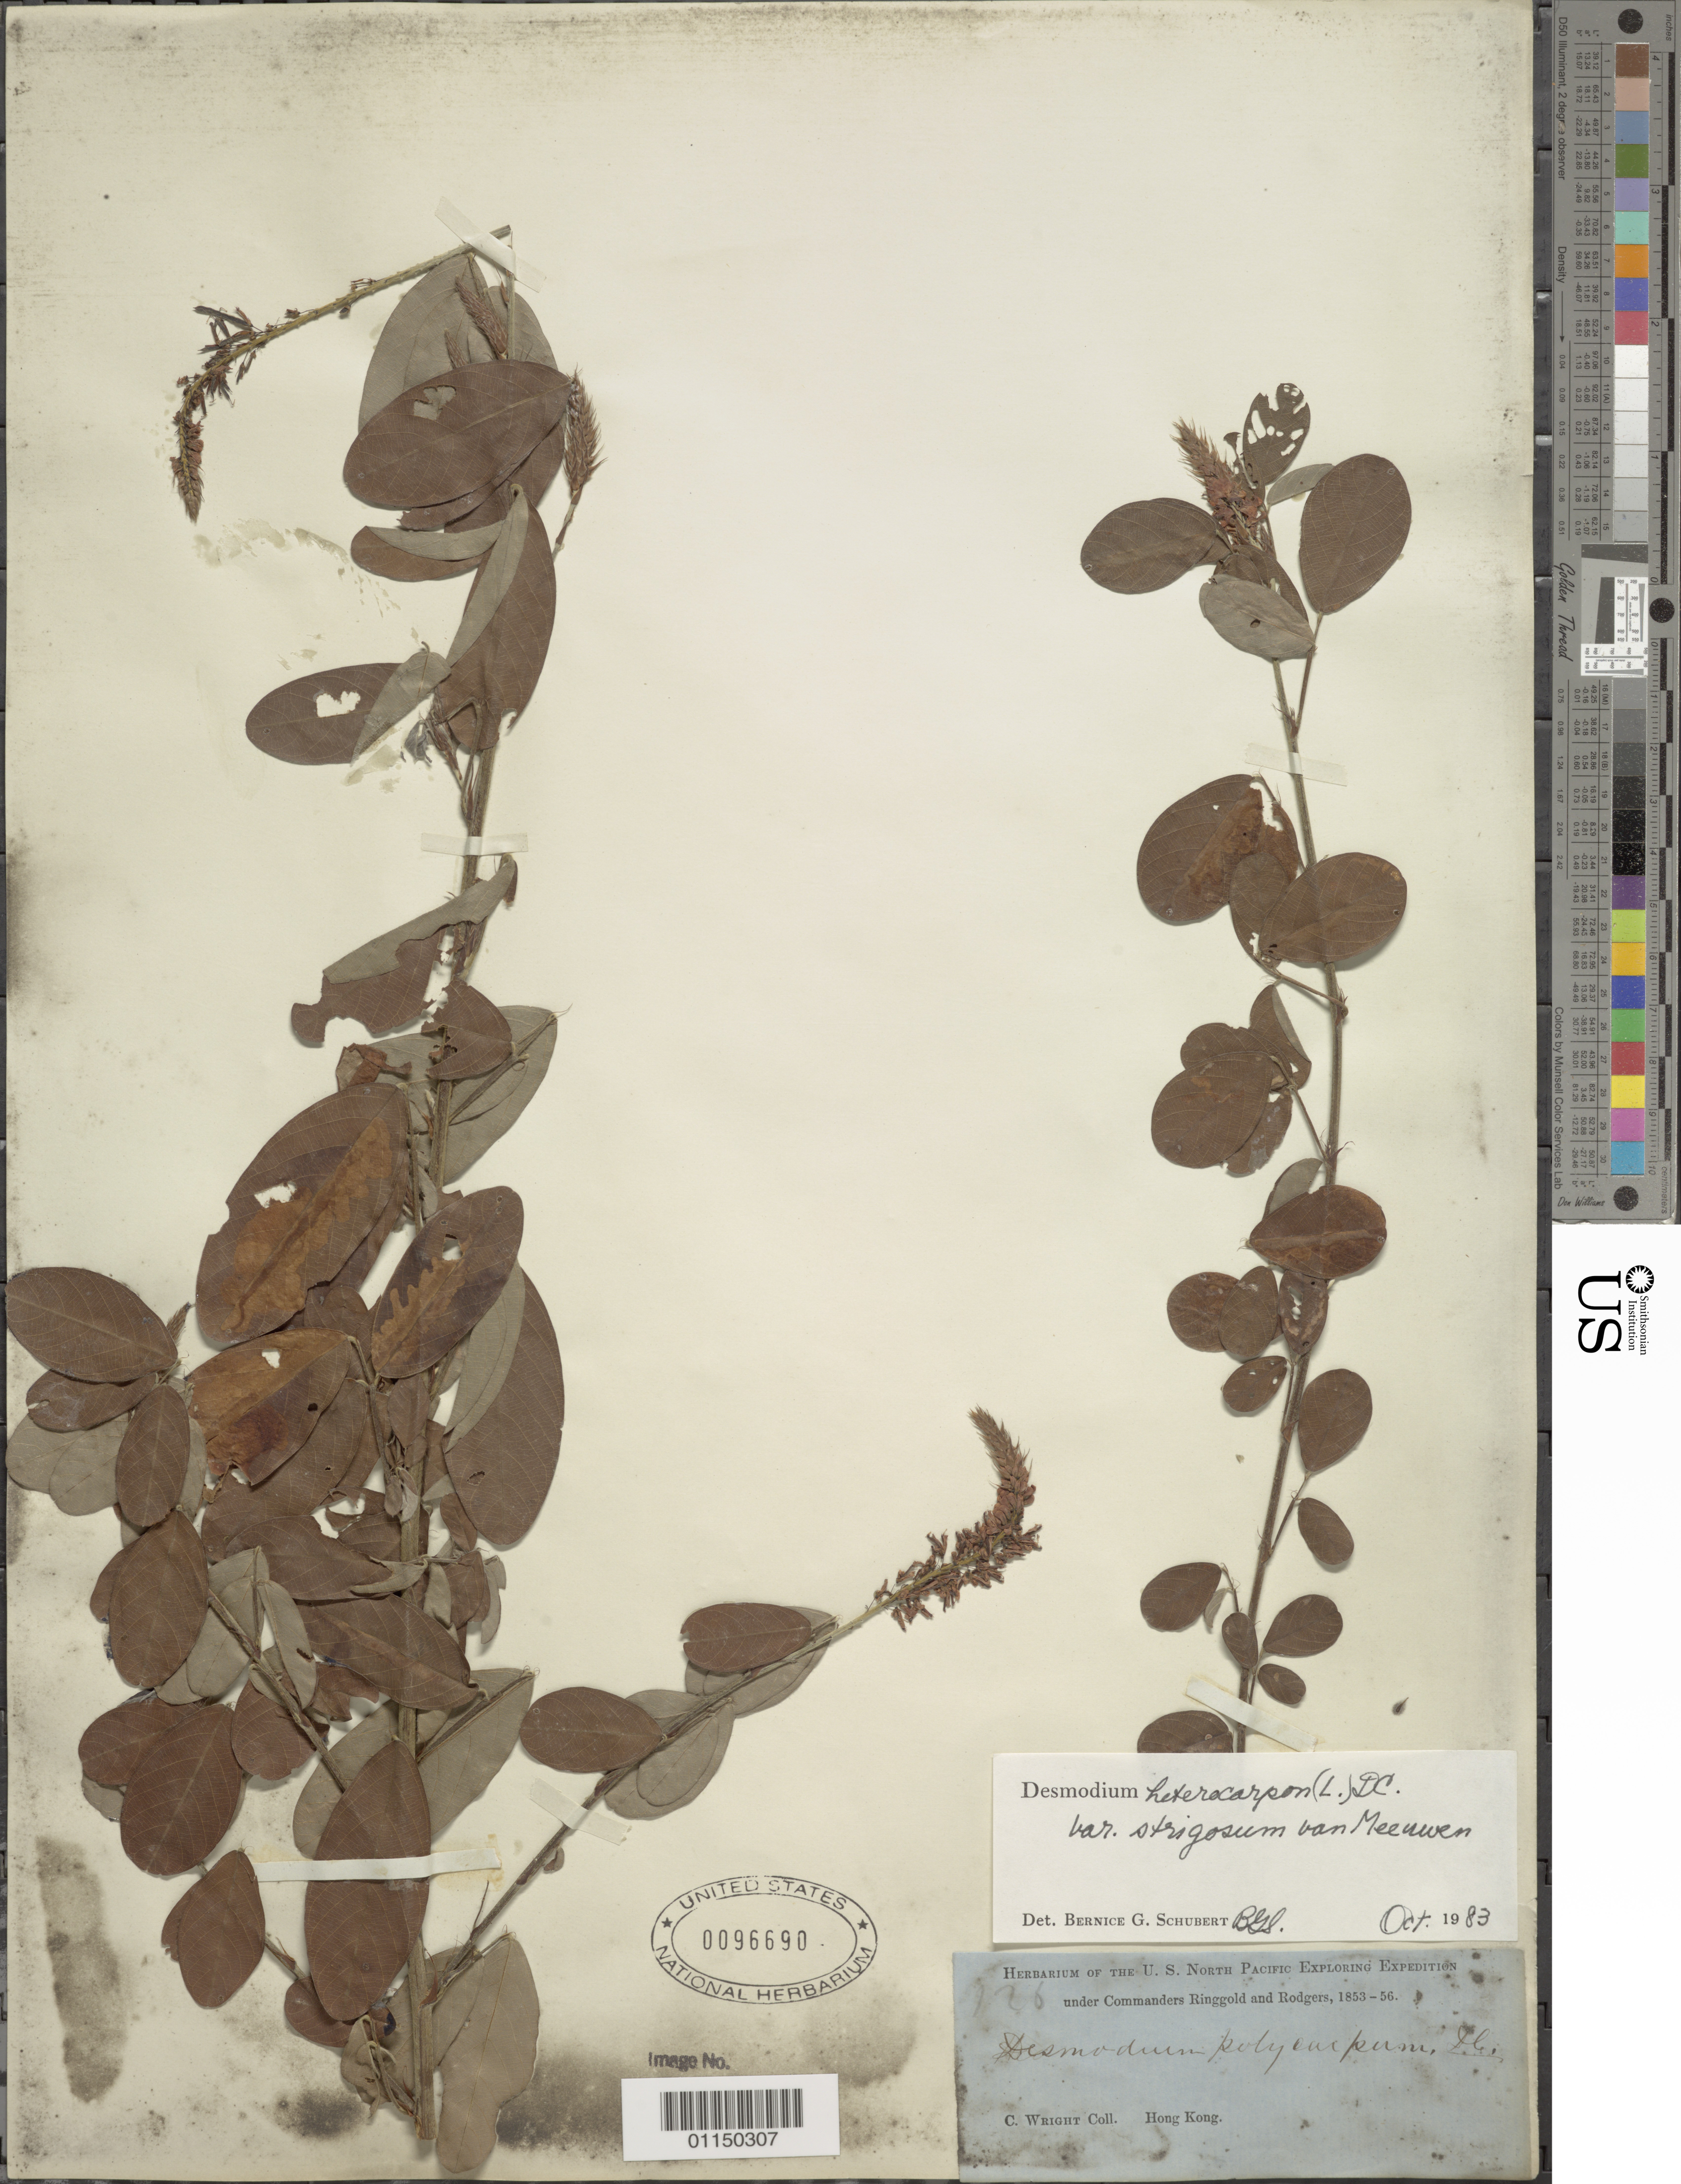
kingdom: Plantae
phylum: Tracheophyta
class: Magnoliopsida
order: Fabales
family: Fabaceae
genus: Grona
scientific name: Grona heterocarpos var. strigosa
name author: (Meeuwen) H. Ohashi & K. Ohashi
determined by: Strong, Mark T., (BOT), Smithsonian Institution - National Museum of Natural History (UNITED STATES)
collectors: C. Wright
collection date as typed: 1853 to -- -- 1856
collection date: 1853/1856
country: China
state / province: Hong Kong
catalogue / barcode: US 96690